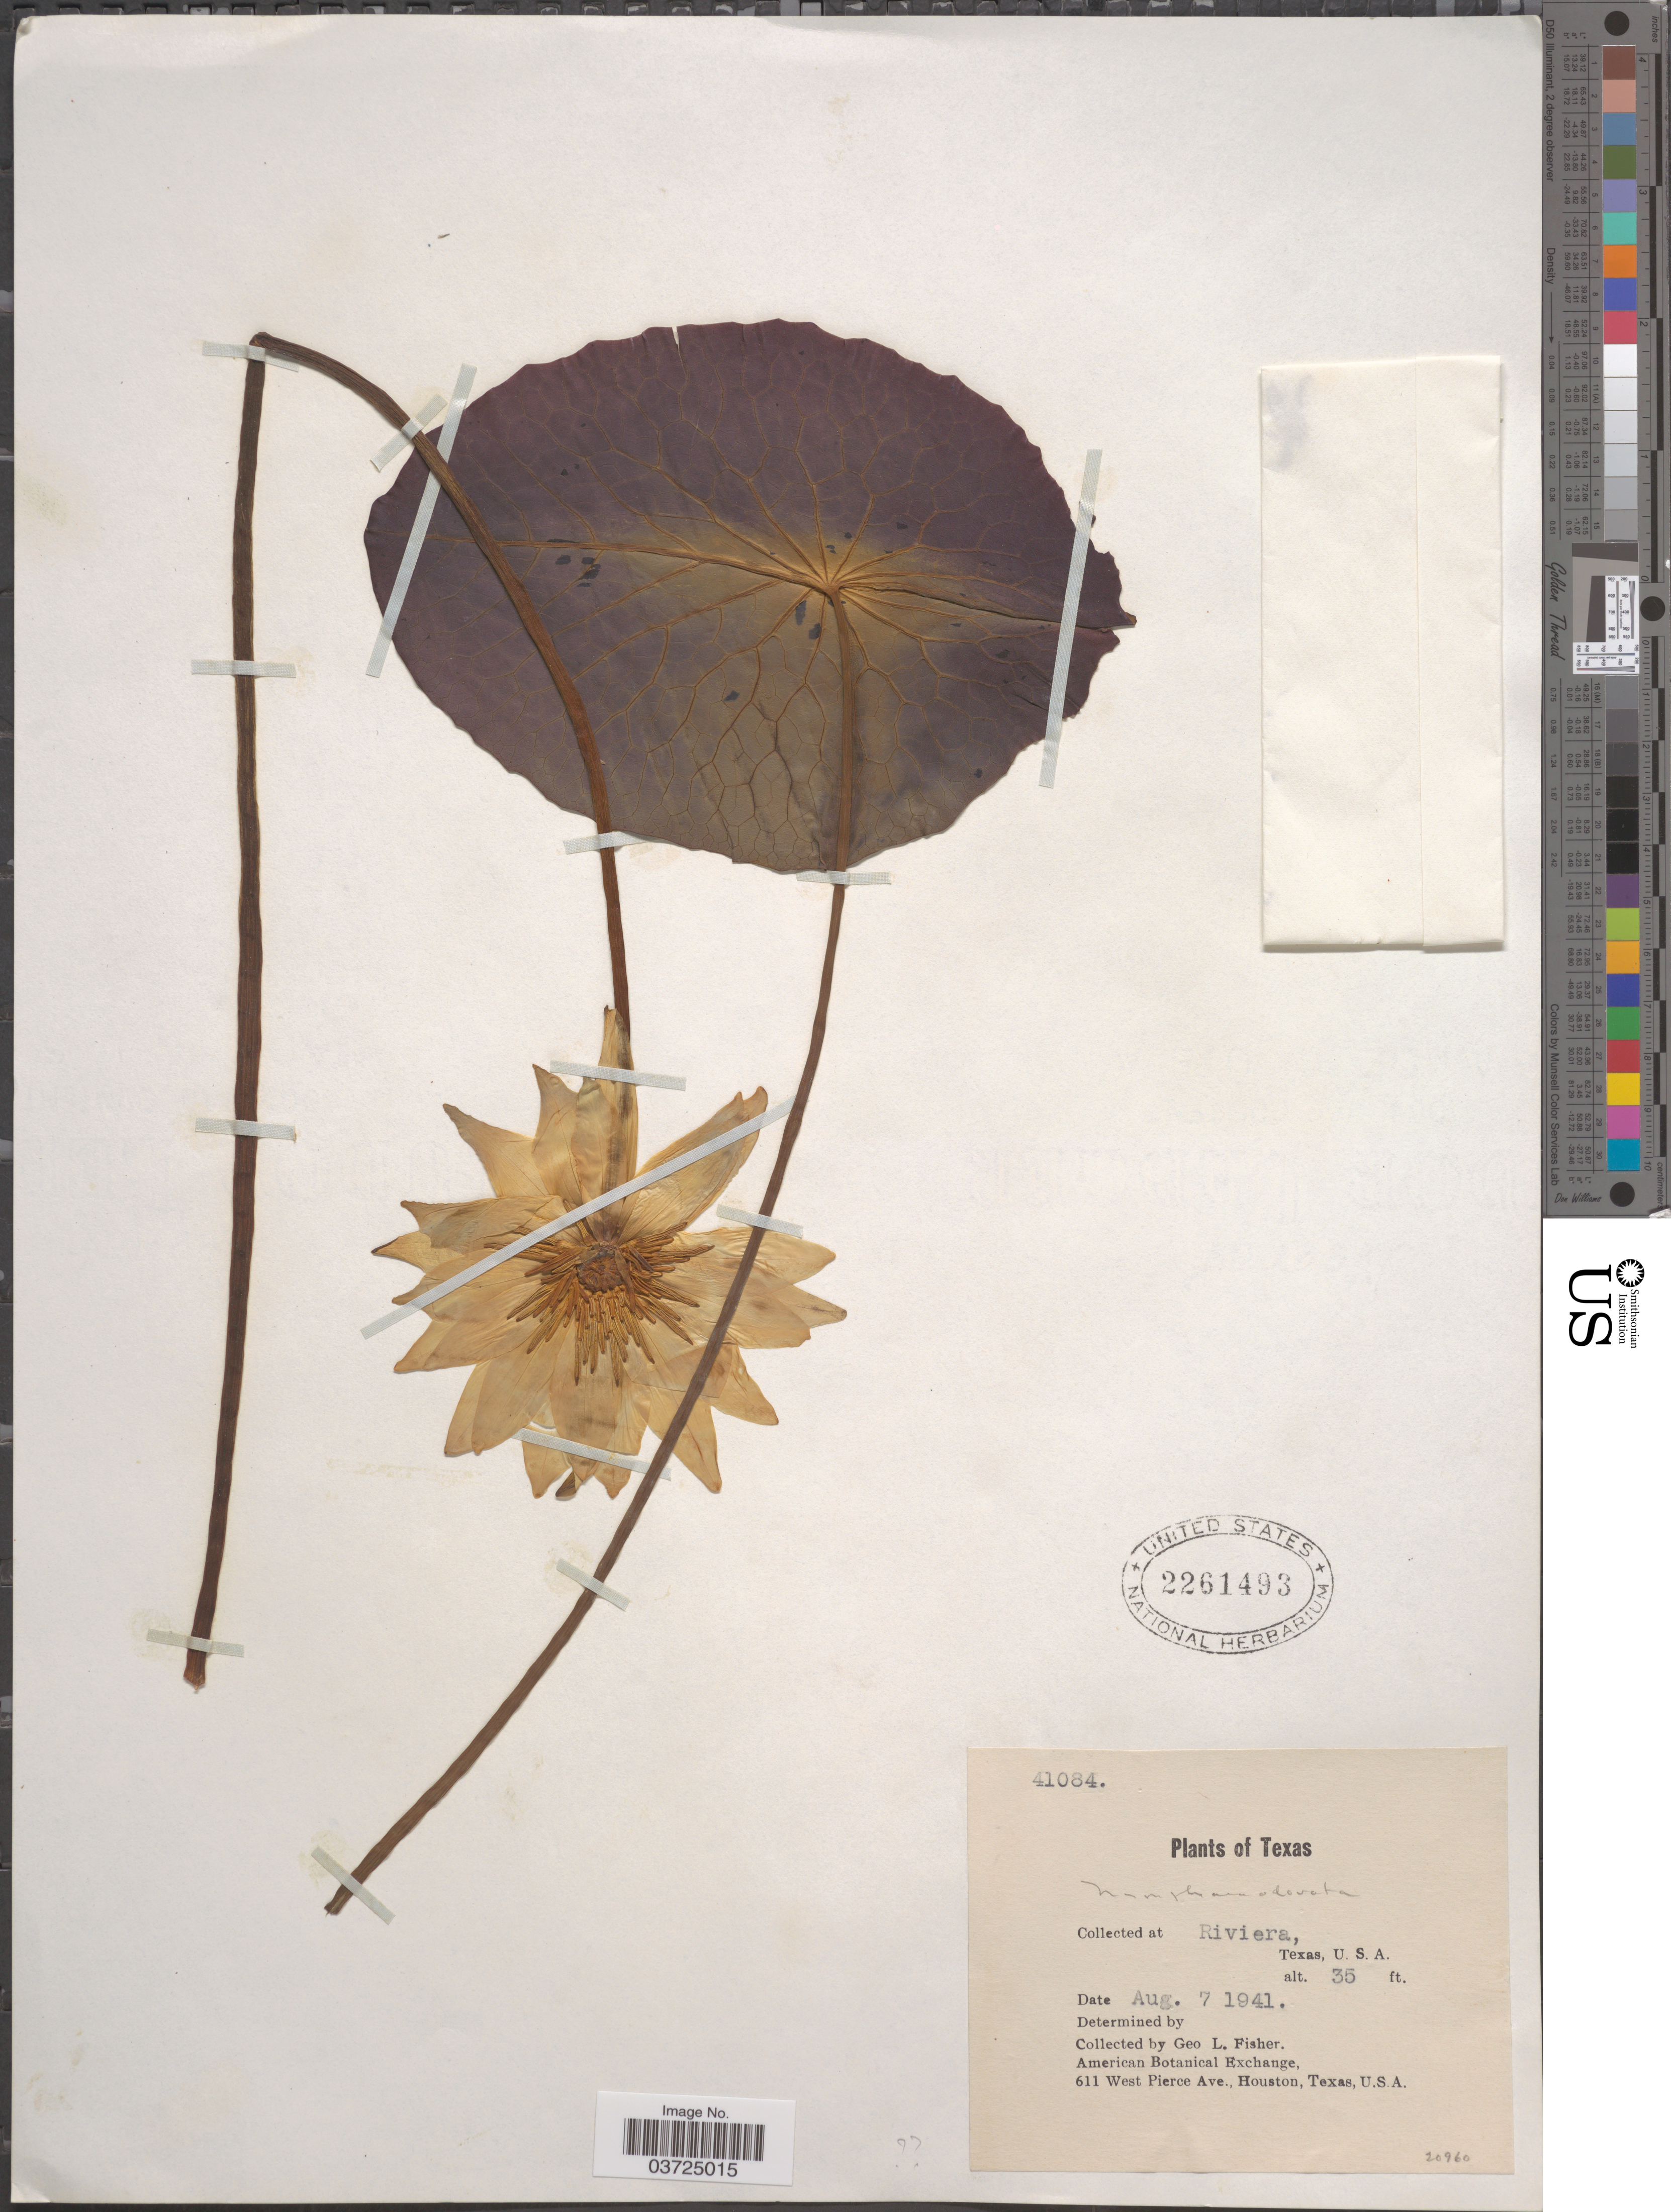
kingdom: Plantae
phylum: Tracheophyta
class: Magnoliopsida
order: Nymphaeales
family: Nymphaeaceae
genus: Nymphaea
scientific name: Nymphaea odorata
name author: Aiton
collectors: G. L. Fisher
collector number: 41084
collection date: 1941-08-07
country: United States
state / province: Texas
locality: Riviera.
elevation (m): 11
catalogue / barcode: US 2261493